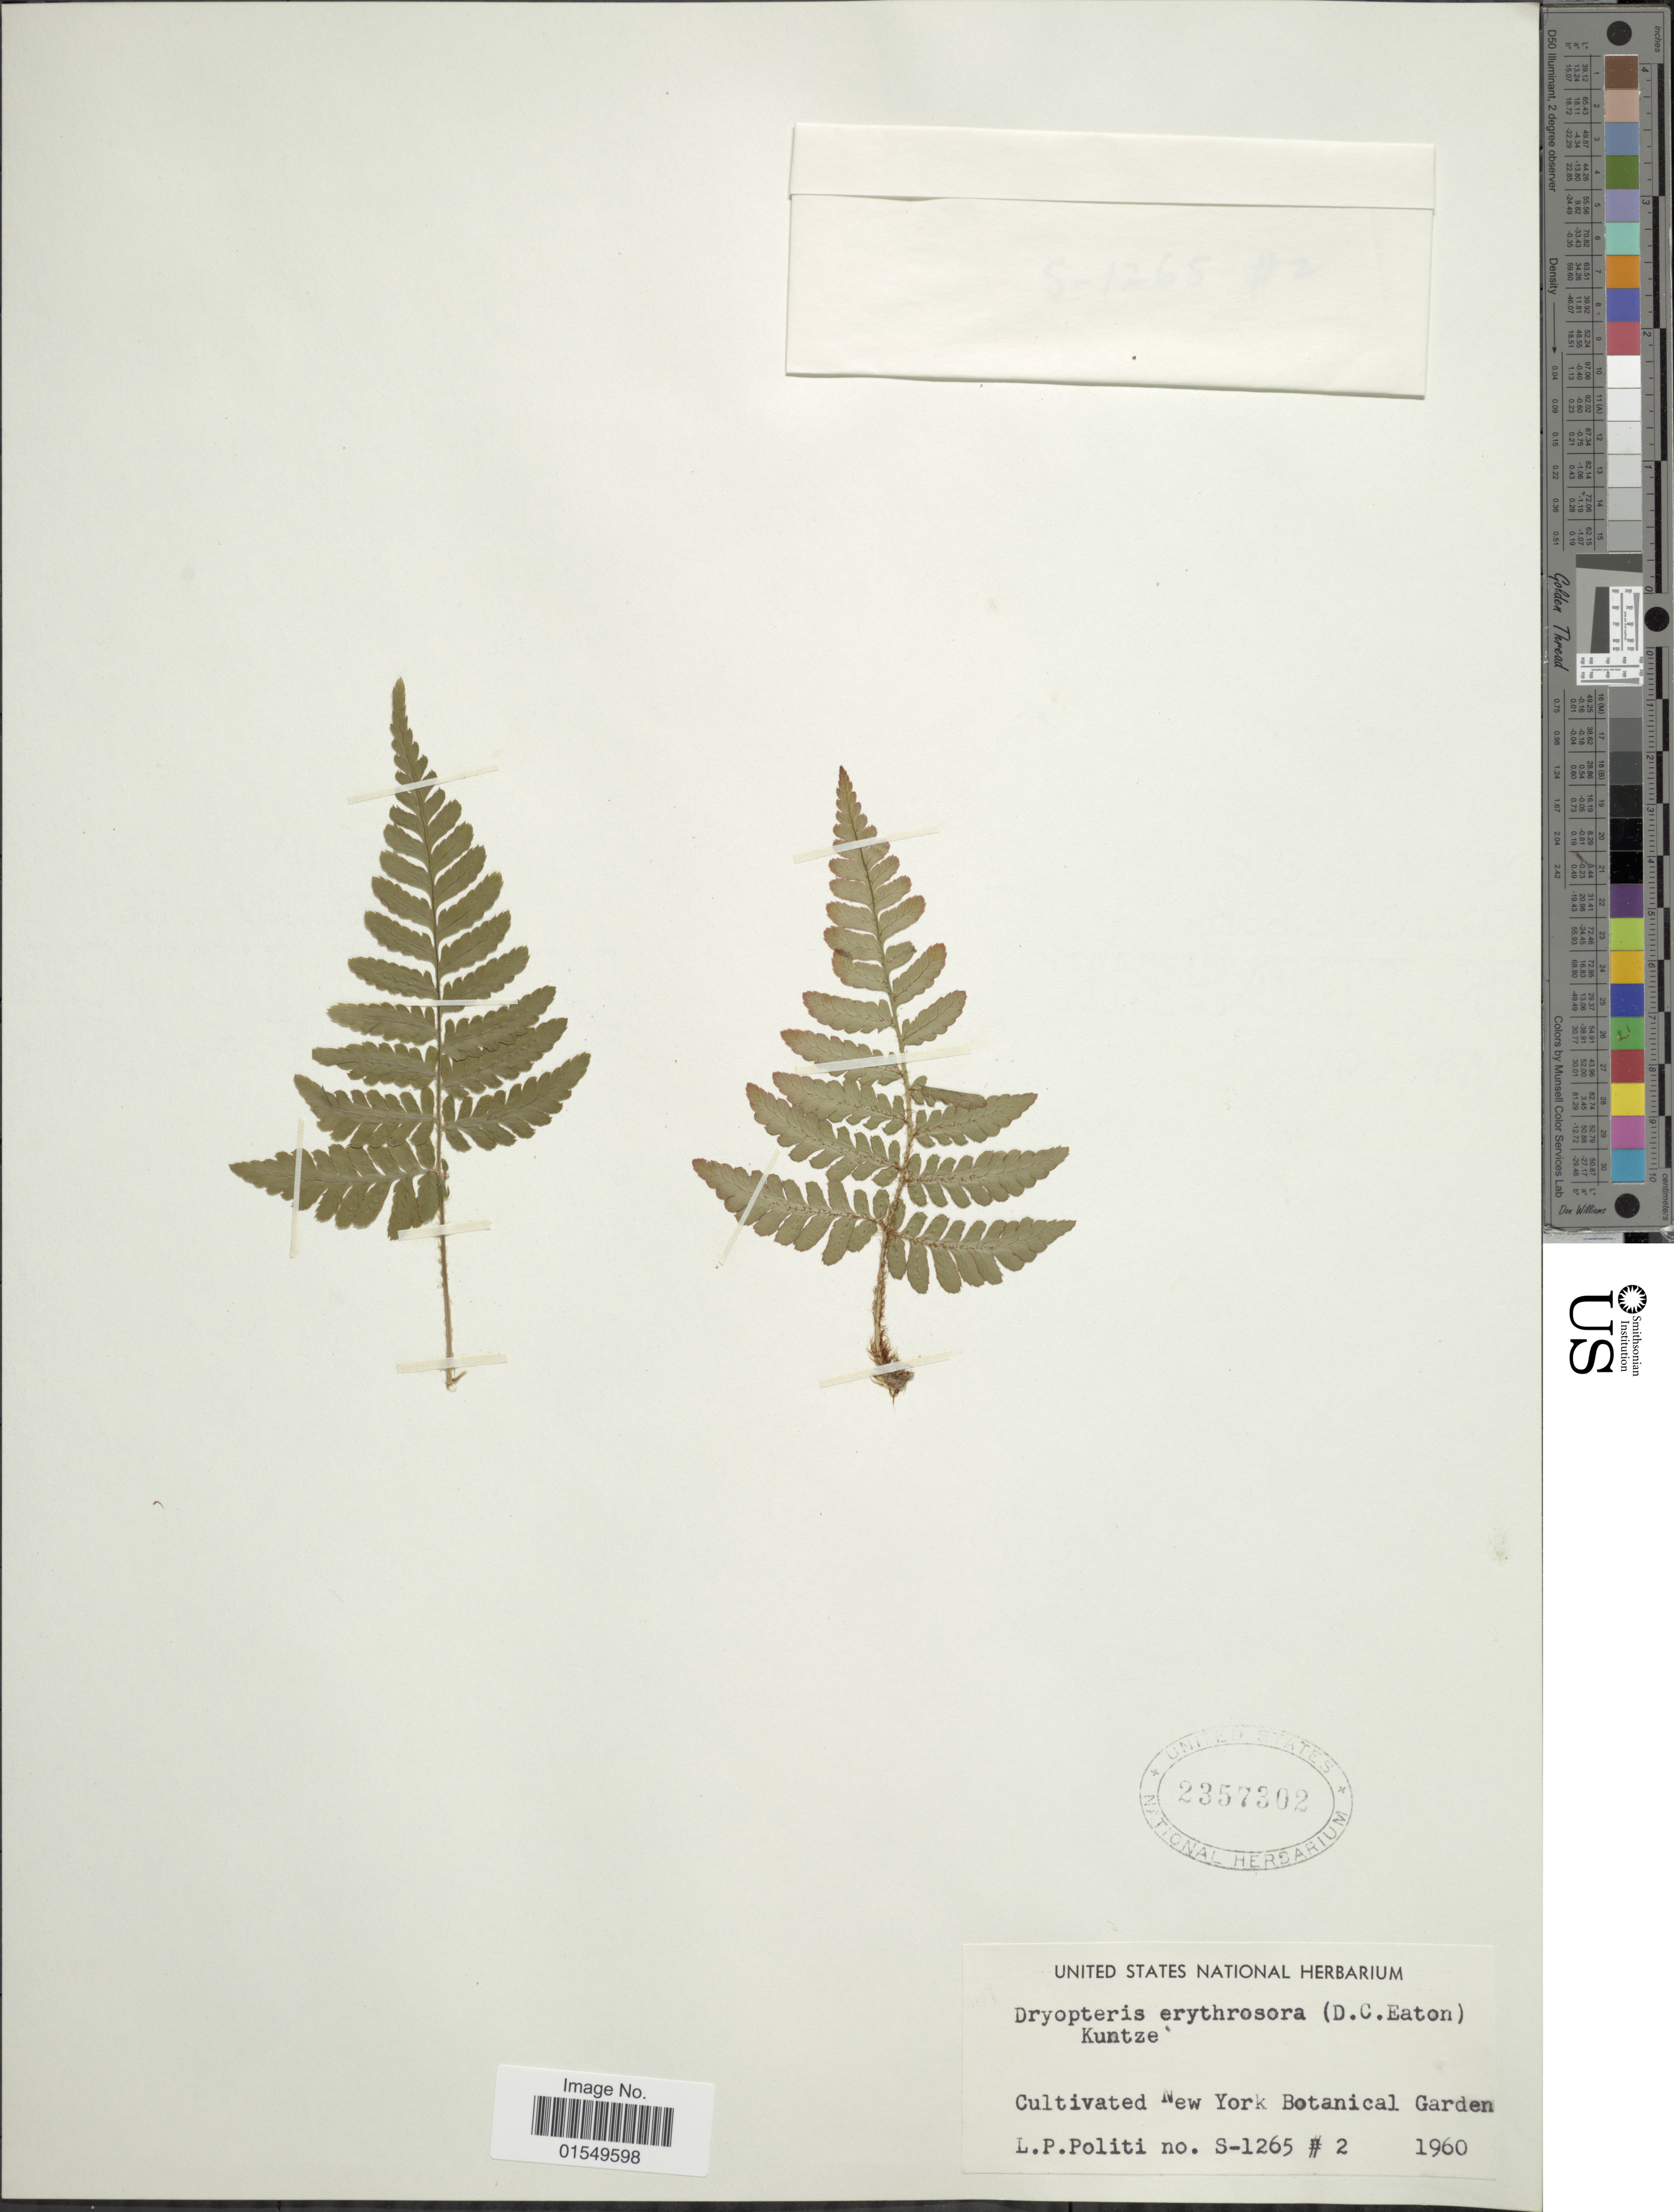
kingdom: Plantae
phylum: Tracheophyta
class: Polypodiopsida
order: Polypodiales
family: Dryopteridaceae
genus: Dryopteris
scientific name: Dryopteris erythrosora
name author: (D.C. Eaton) Kuntze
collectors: L. Politi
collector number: S-1265 #2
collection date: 1960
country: United States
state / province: New York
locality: New York Botanical Garden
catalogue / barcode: US 2357302